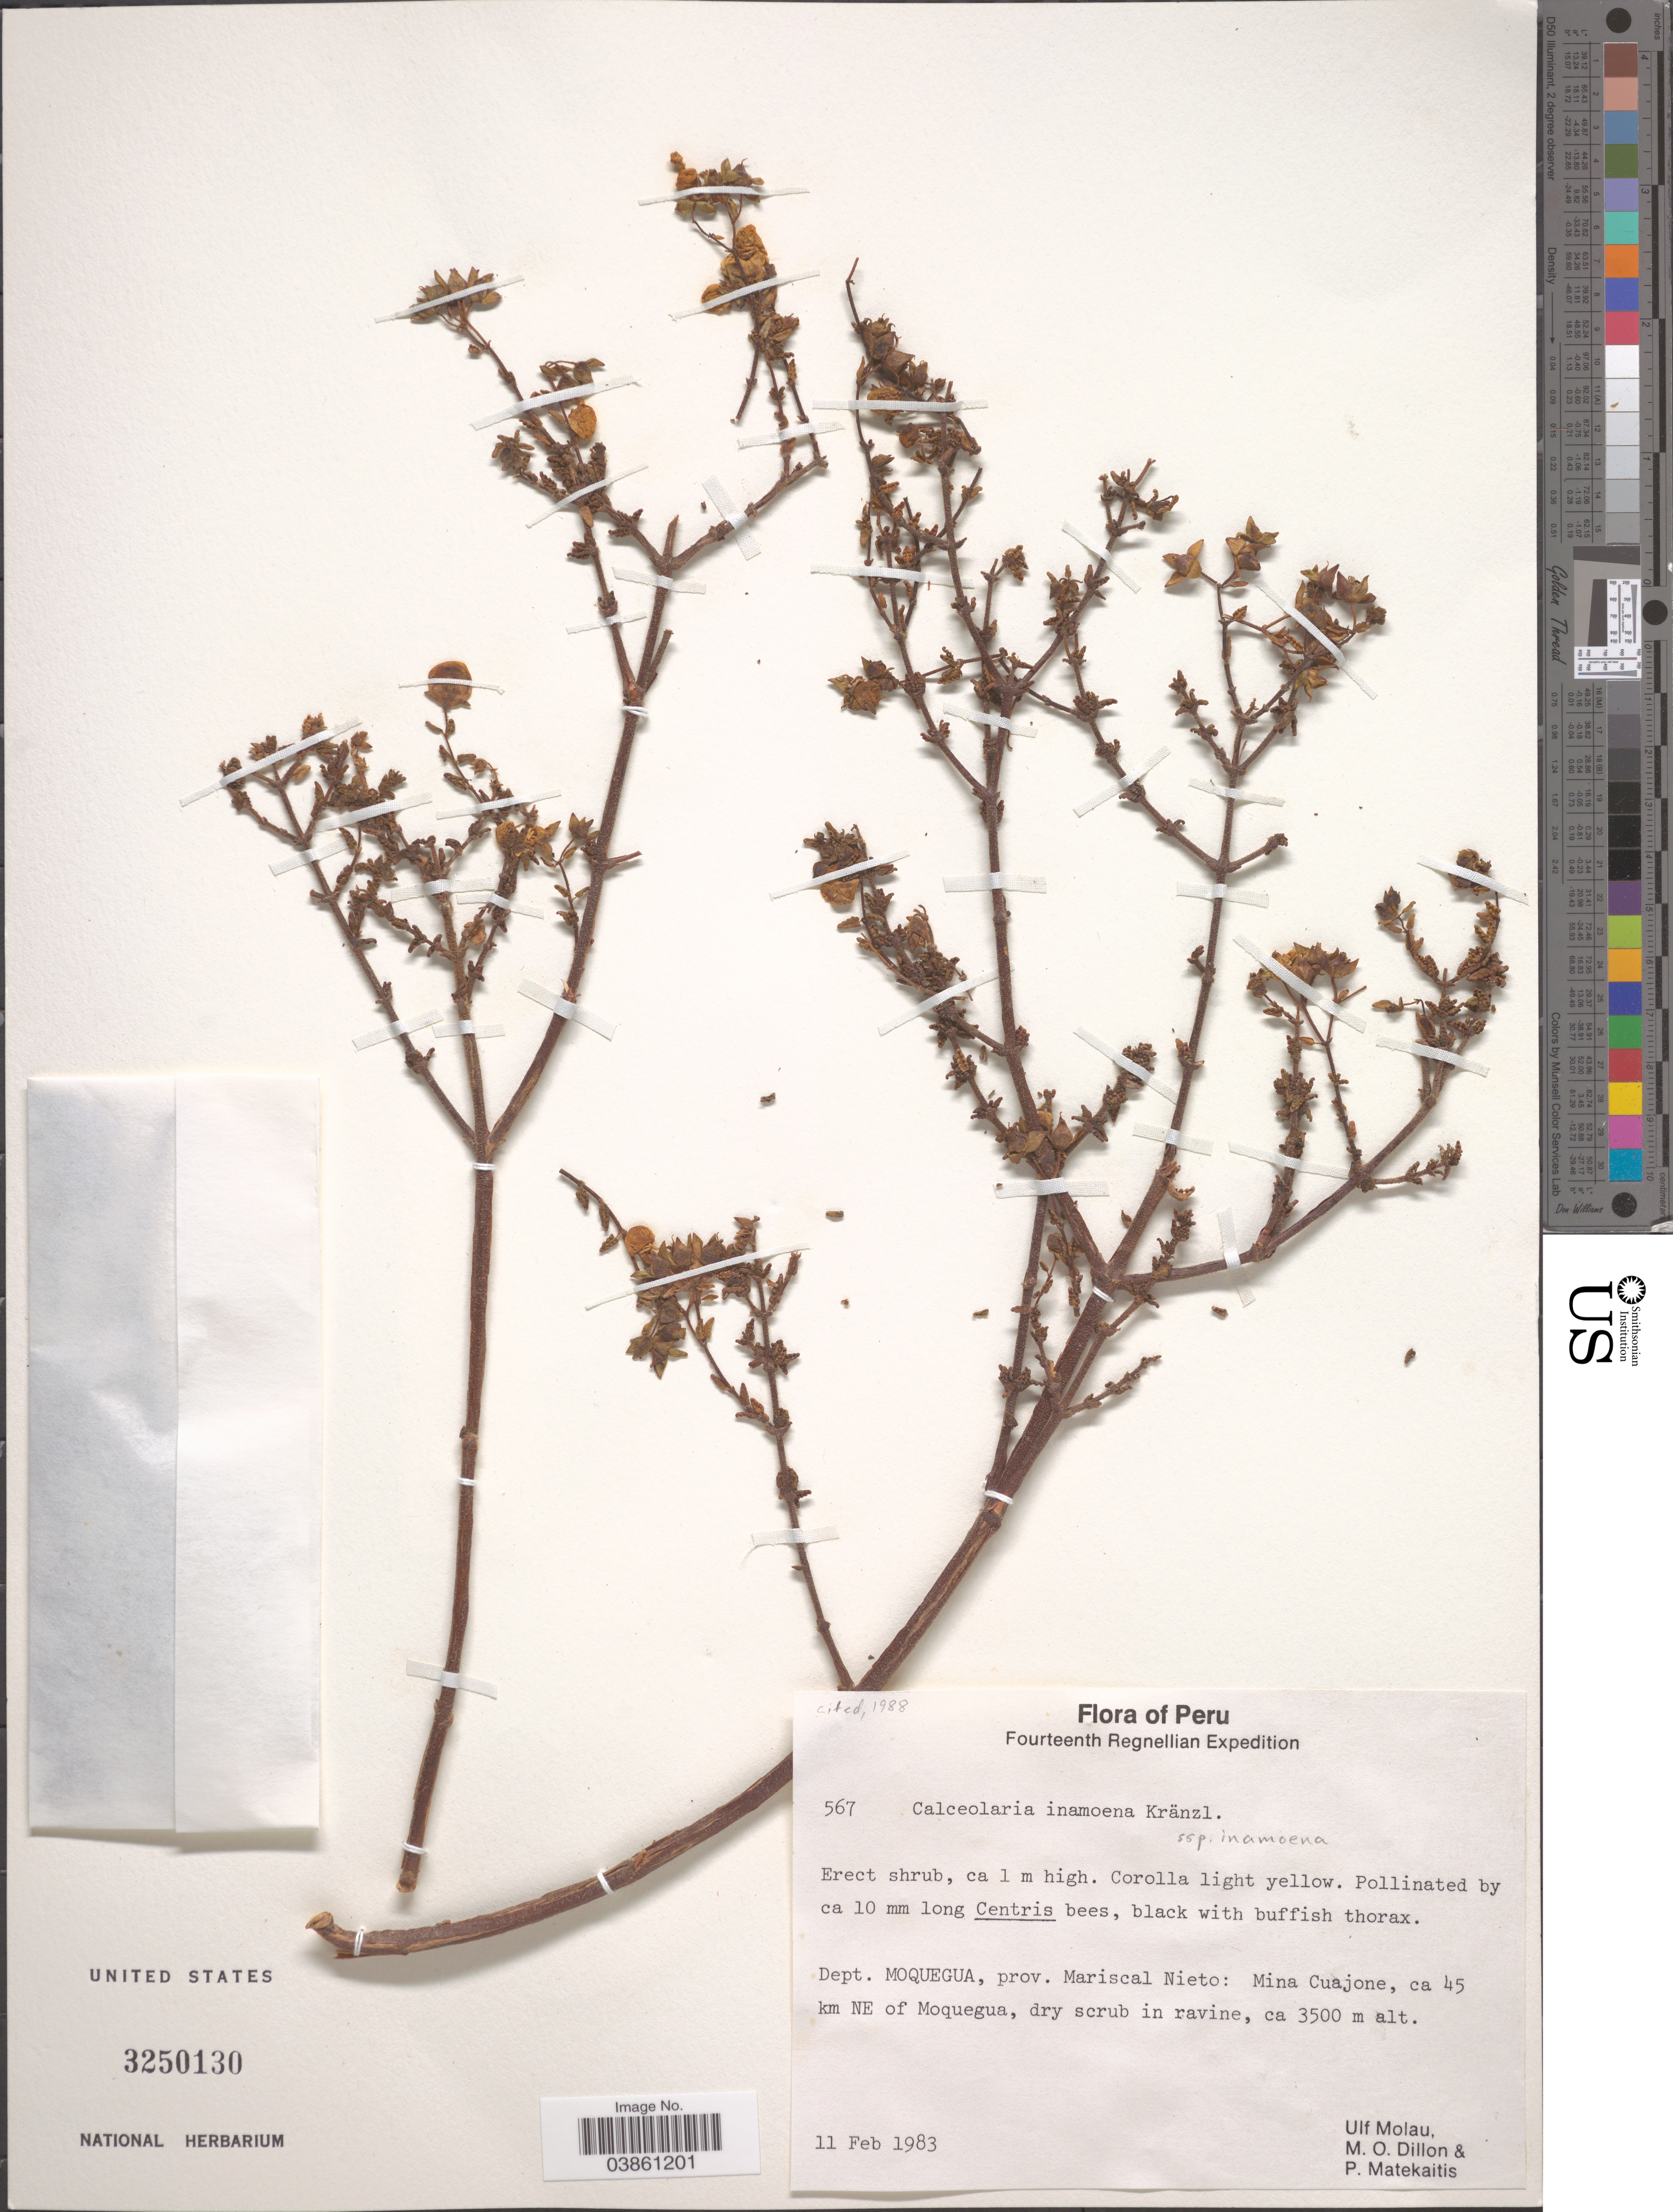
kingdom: Plantae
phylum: Tracheophyta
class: Magnoliopsida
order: Lamiales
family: Calceolariaceae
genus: Calceolaria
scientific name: Calceolaria inamoena subsp. inamoena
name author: Kraenzl.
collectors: U. Molau, M. O. Dillon & P. Matekaitis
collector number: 567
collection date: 1983-02-11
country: Peru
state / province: Moquegua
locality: Dept. Moquegua, prov. Mariscal Nieto: Mina Cuajone, ca 45 km NE of Moquegua.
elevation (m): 3500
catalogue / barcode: US 3250130